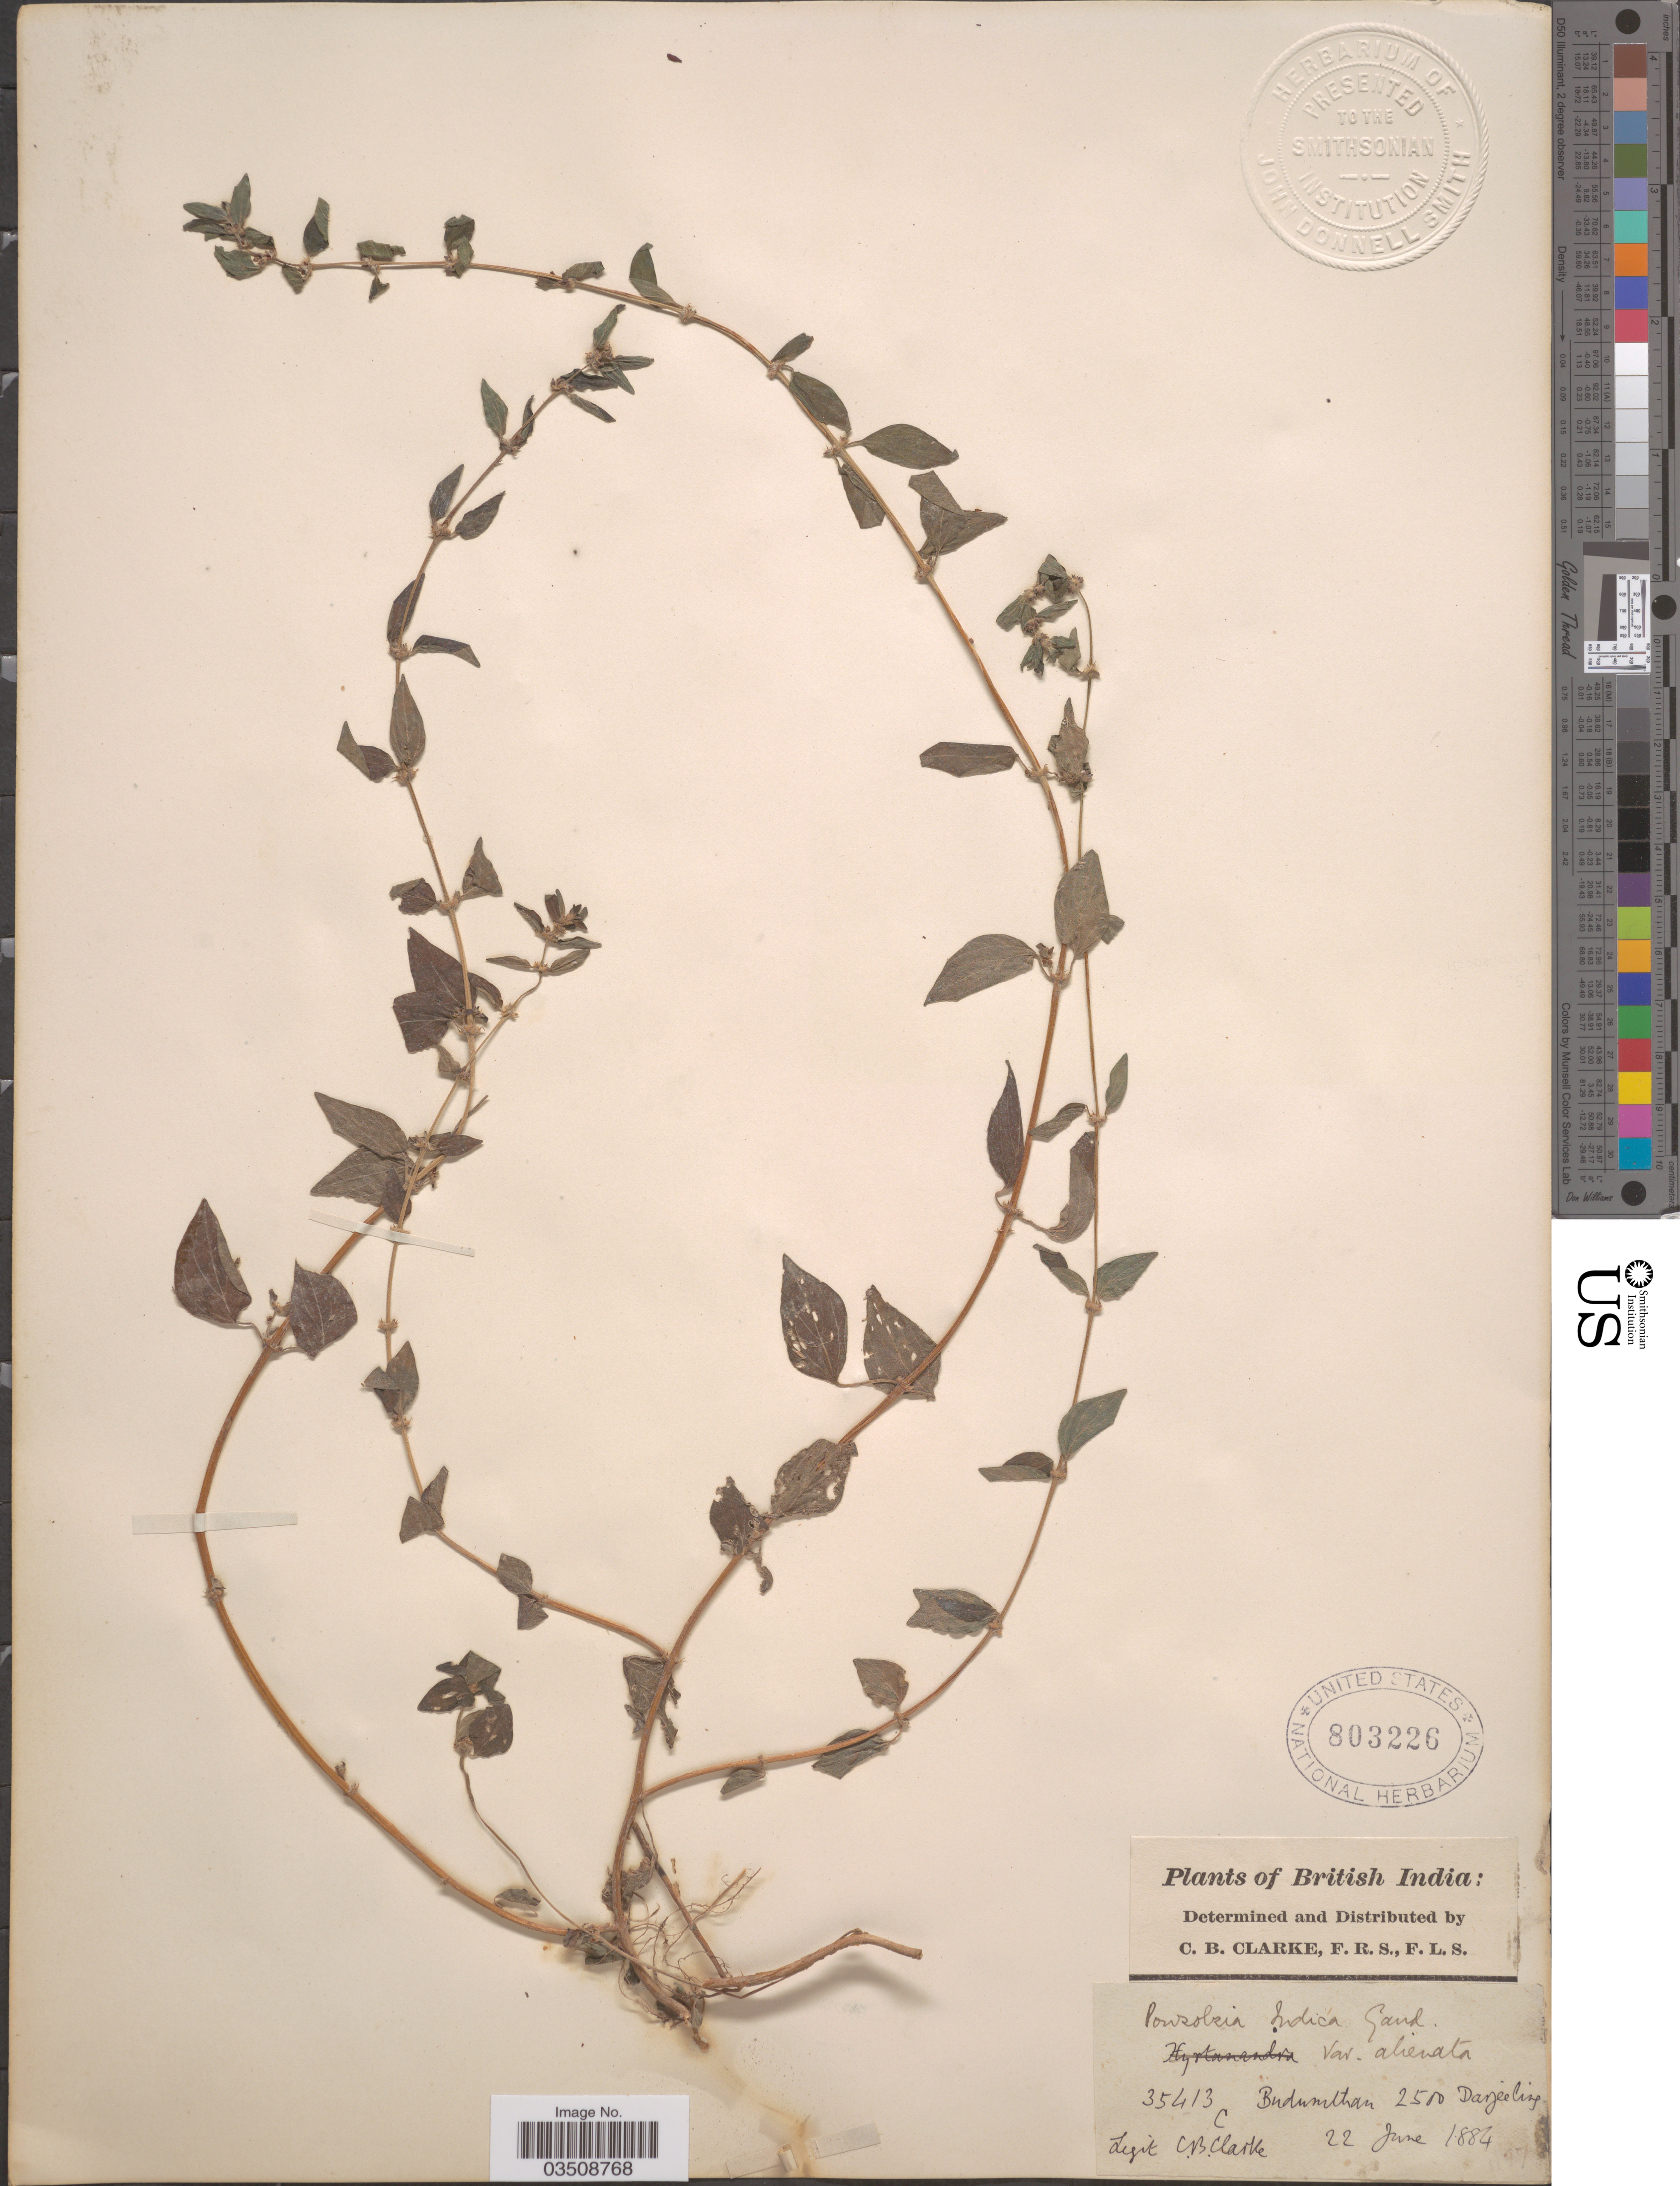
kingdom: Plantae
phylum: Tracheophyta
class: Magnoliopsida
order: Rosales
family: Urticaceae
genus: Pouzolzia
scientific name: Pouzolzia zeylanica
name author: (L.) Benn.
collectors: C. B. Clarke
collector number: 35413C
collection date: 1884-06-22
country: India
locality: British India. Budumthan, Darjeeling.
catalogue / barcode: US 803226